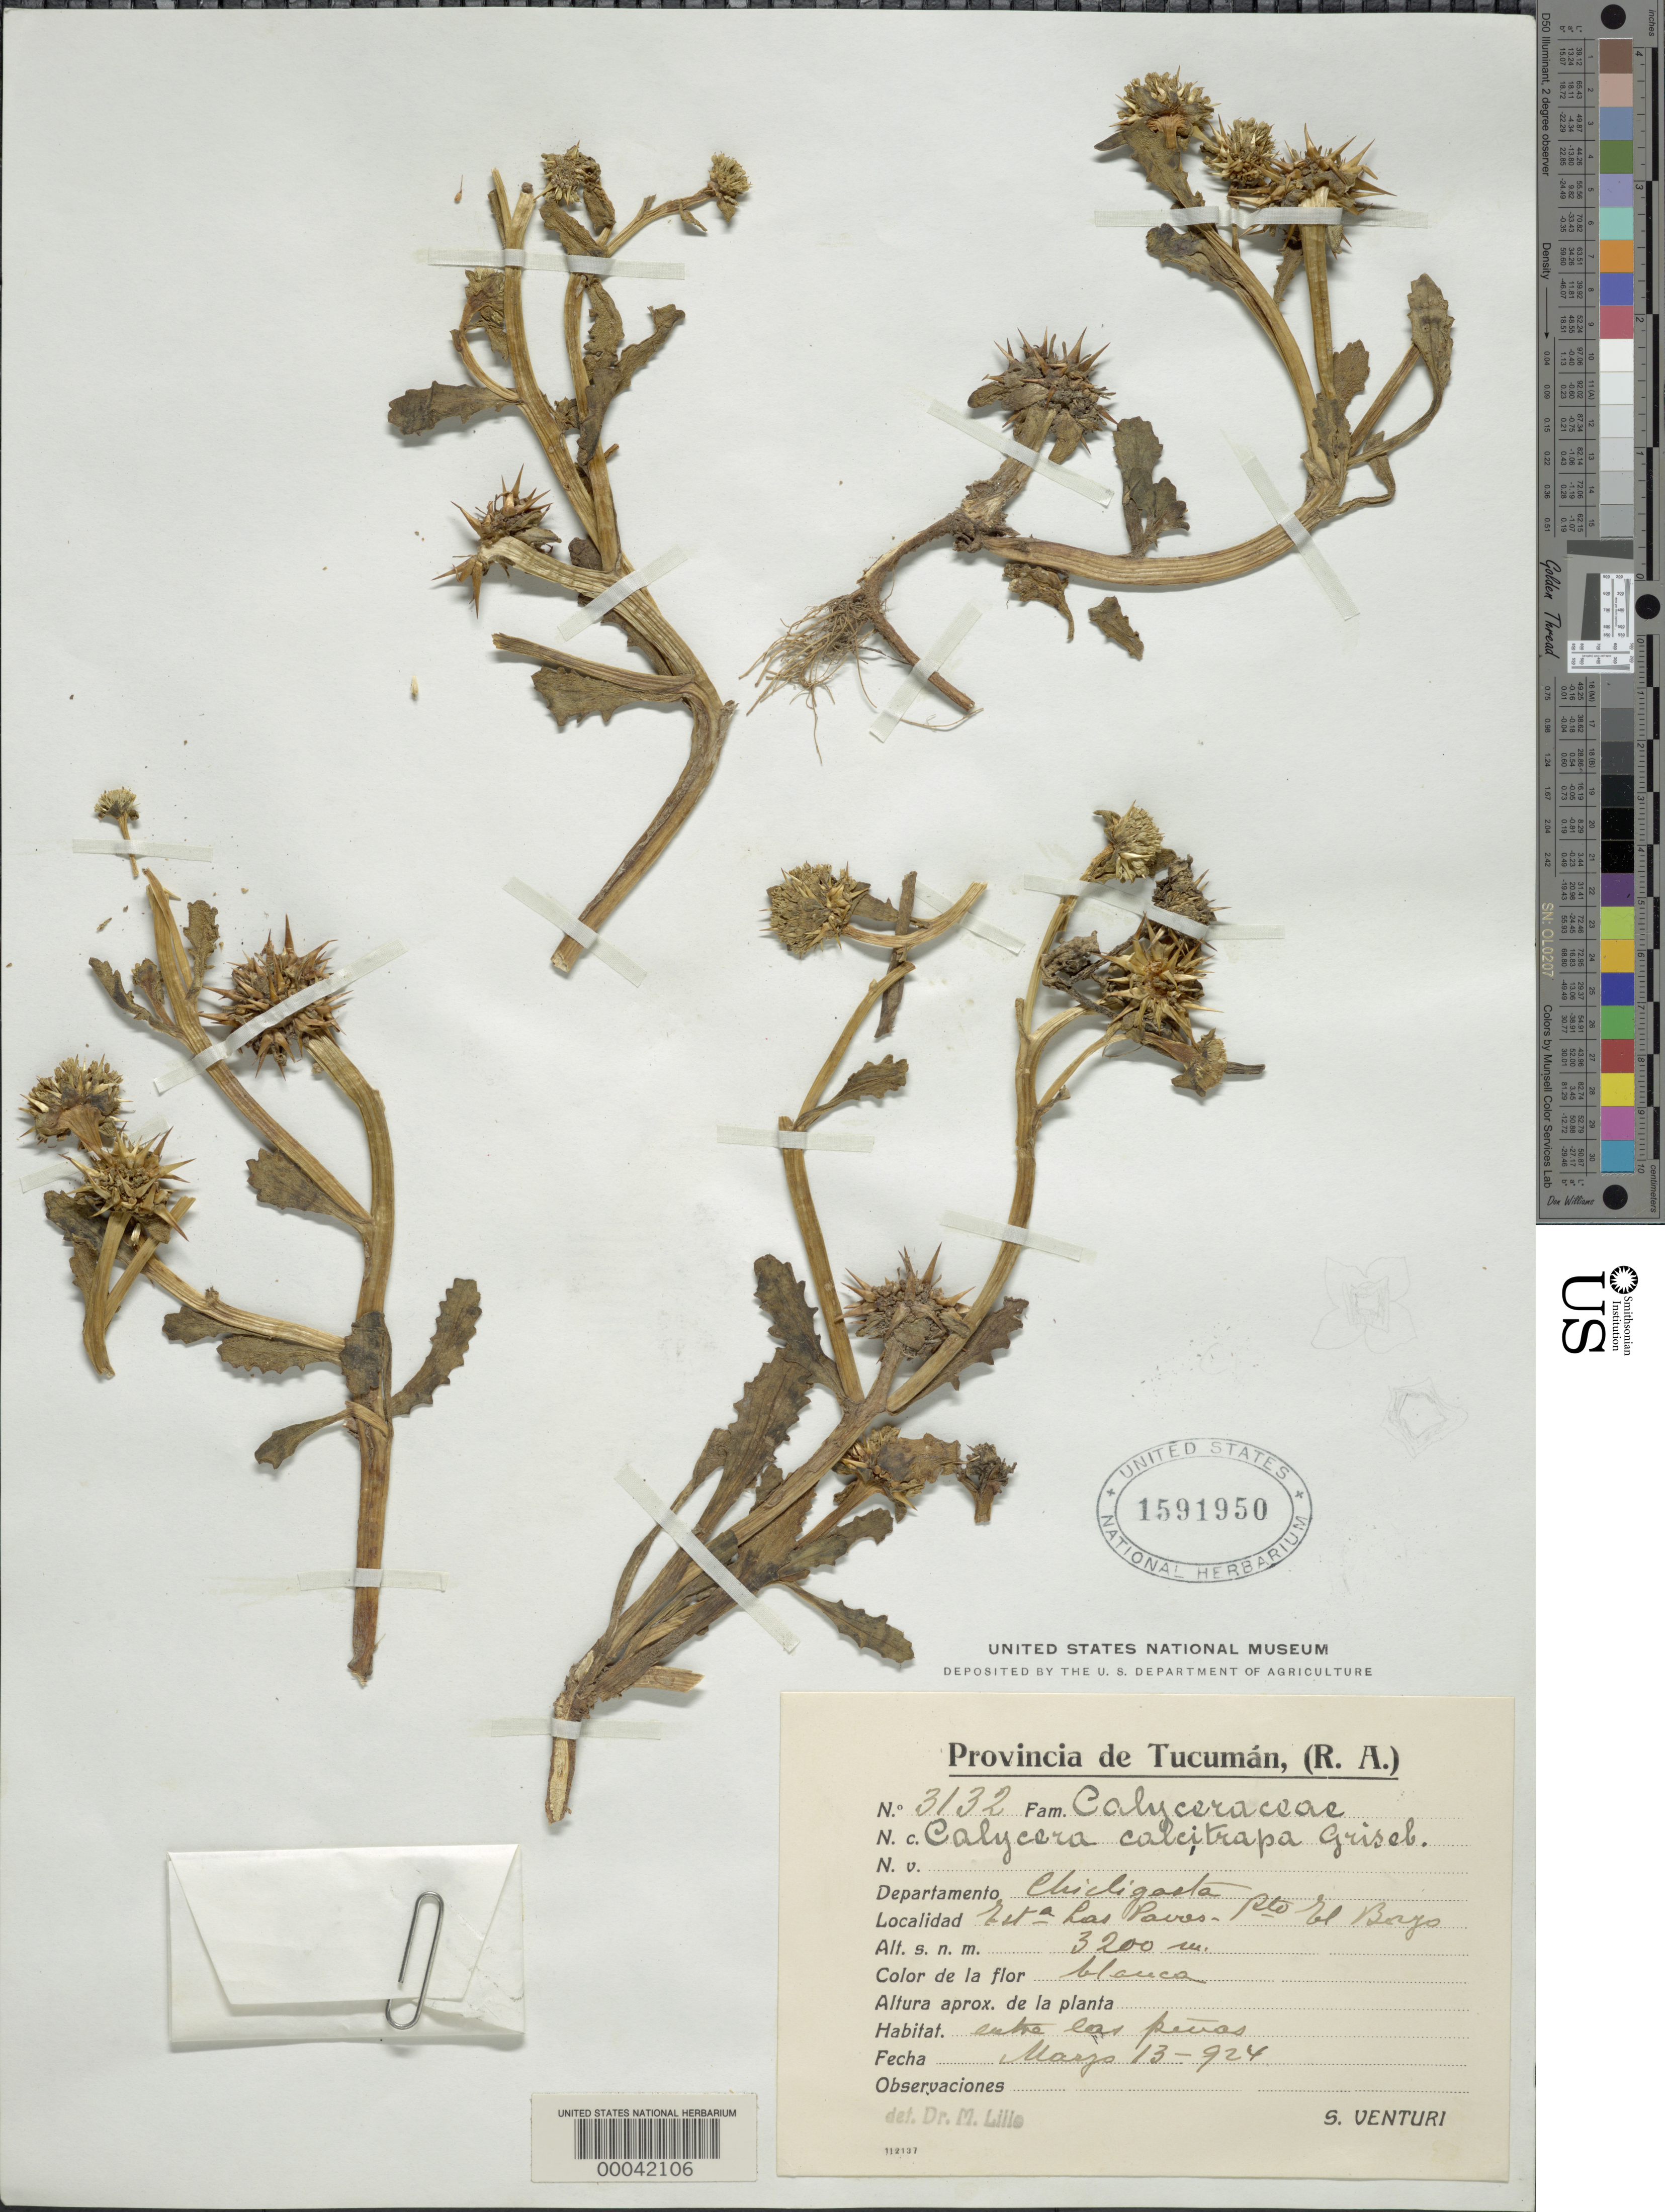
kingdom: Plantae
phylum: Tracheophyta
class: Magnoliopsida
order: Asterales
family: Calyceraceae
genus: Calycera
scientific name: Calycera calcitrapa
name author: Griseb.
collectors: S. Venturi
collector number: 3132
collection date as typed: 13 May 1924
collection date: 1924-05-13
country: Argentina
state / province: Tucumán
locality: Chicligasta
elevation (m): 3200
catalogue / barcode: US 1591950